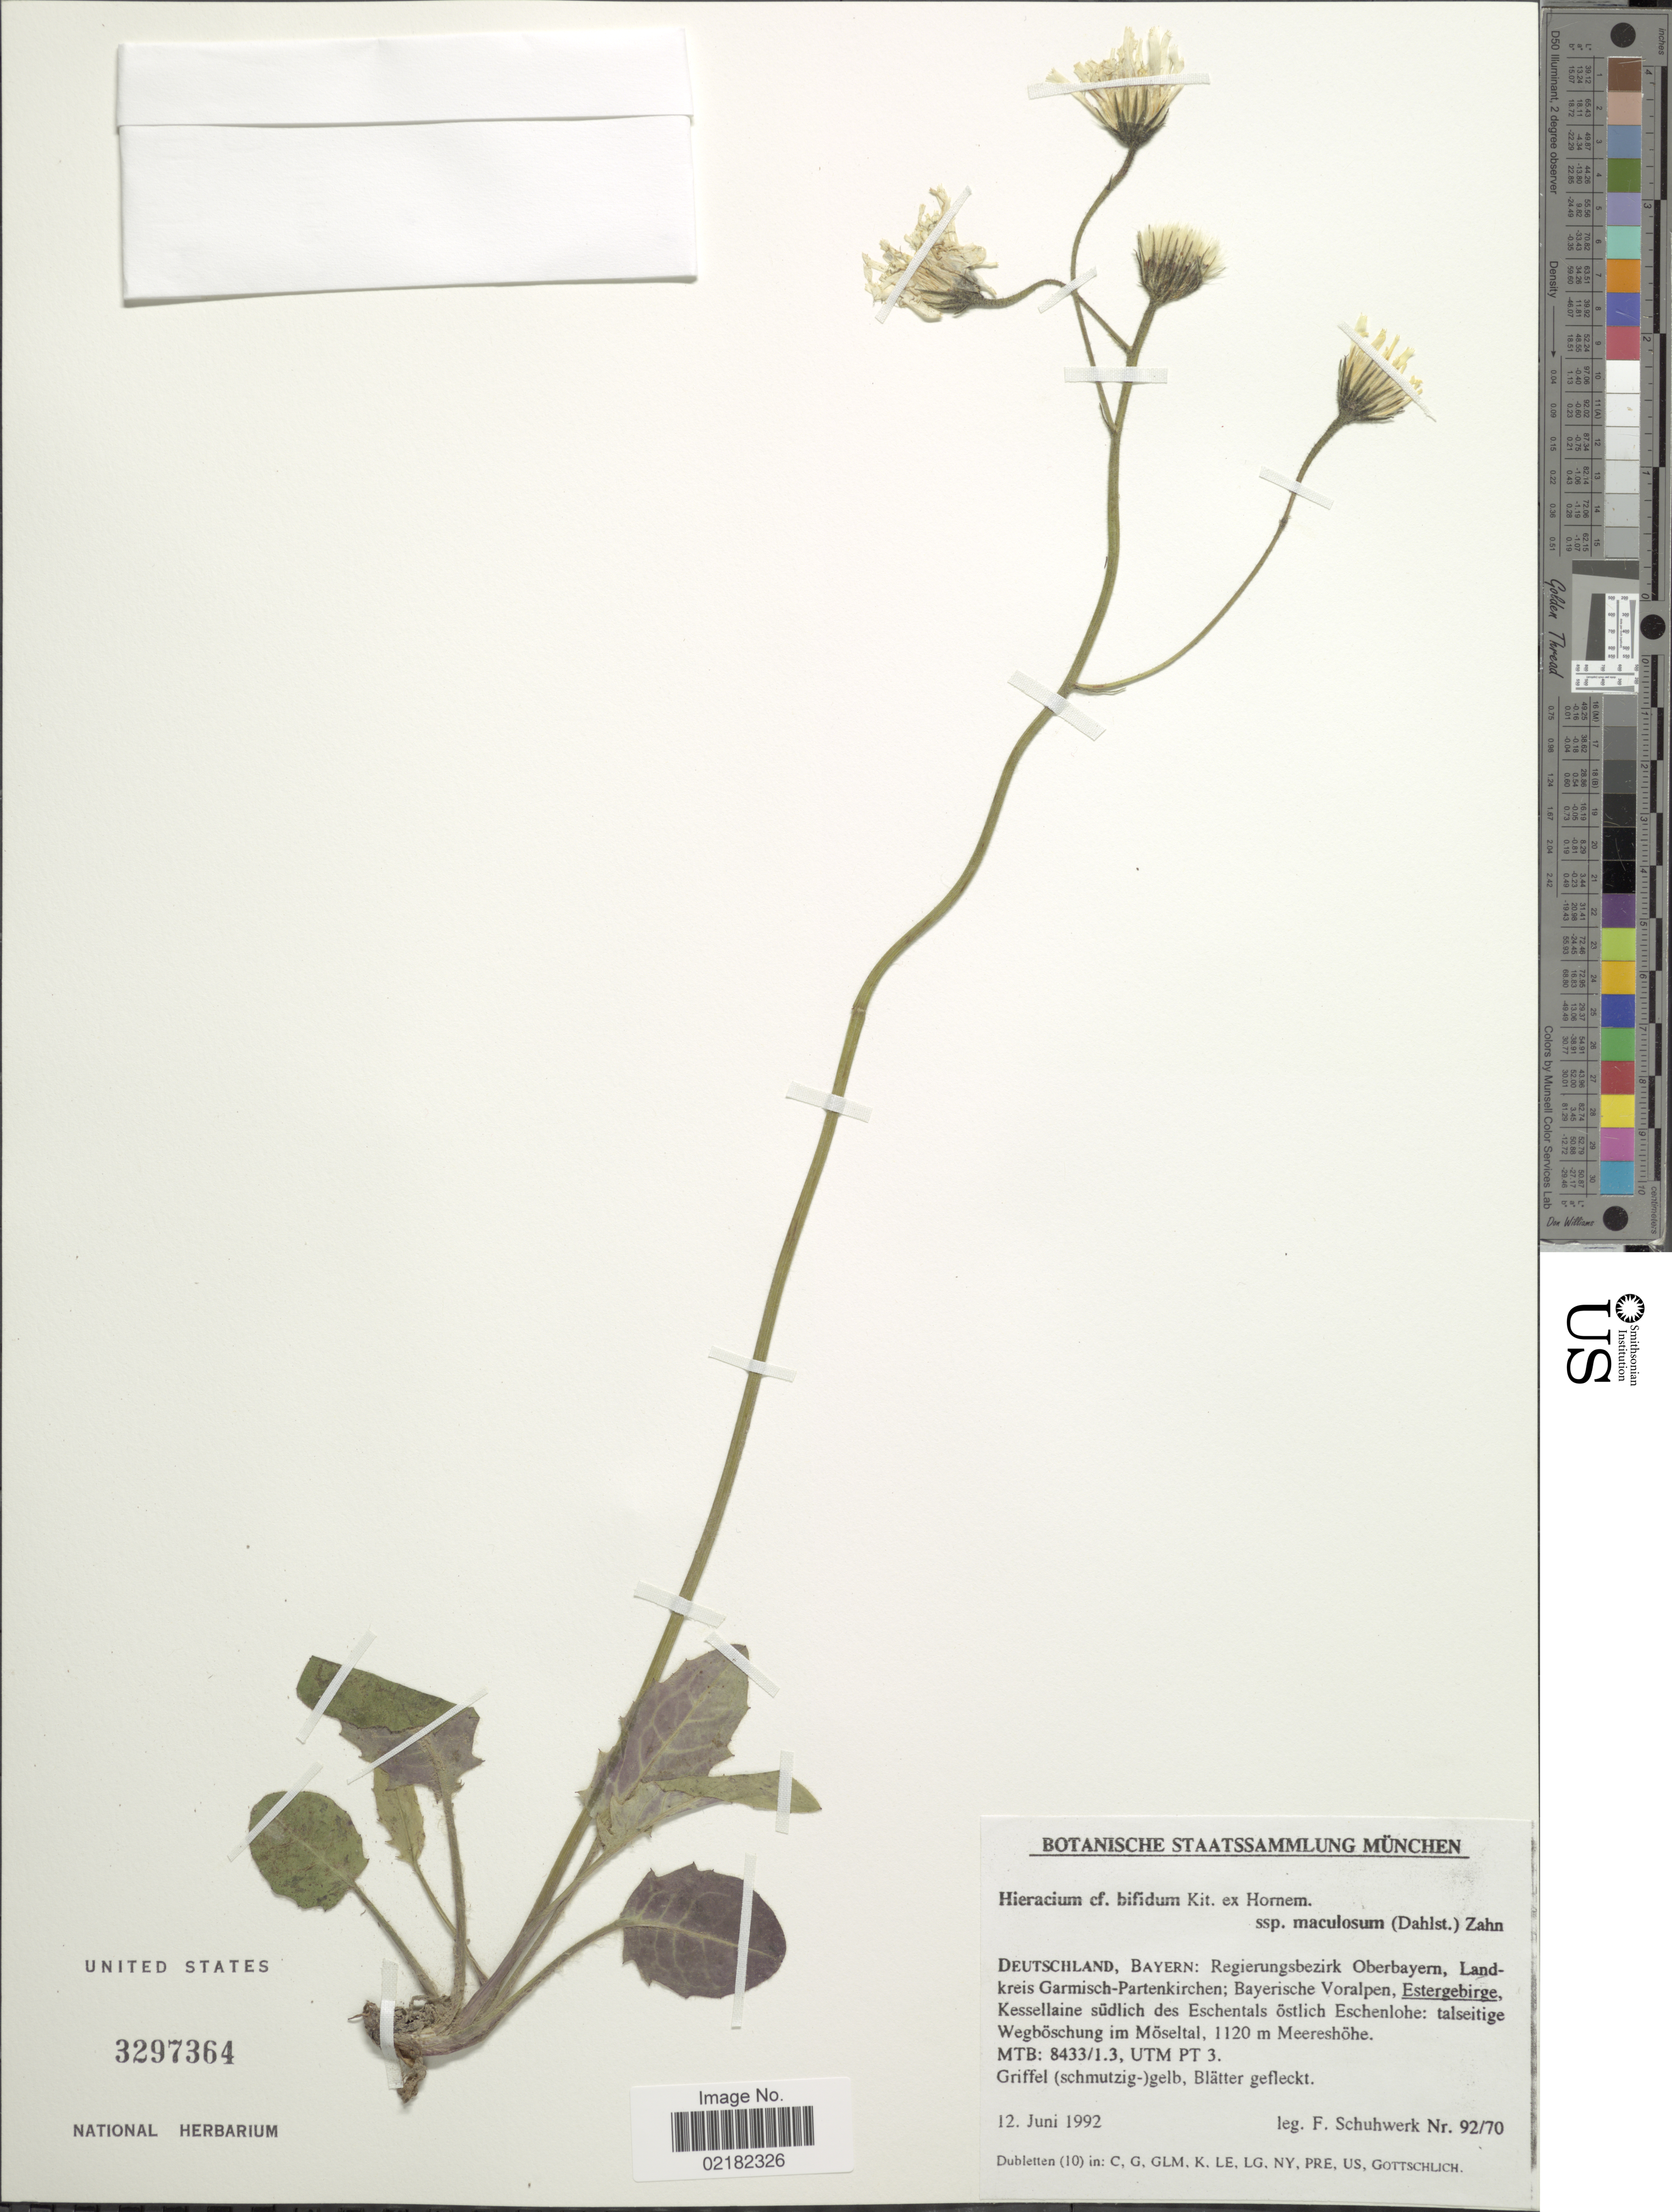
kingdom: Plantae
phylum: Tracheophyta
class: Magnoliopsida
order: Asterales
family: Asteraceae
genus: Hieracium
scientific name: Hieracium bifidum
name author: Hornem.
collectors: Schuhwerk, F.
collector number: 92/70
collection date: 1992-06-12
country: Germany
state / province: Bayern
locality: Regierungsbezirk Oberbayern, Landkreis Garmisch-Partenkirchen; Bayerische Voralpen, Estergebirge, Kessellaine sudlich des Eschentals ostlich Eschenlohe: talseitige Wegboschung im Moseltal, MTB: 8433/1.3, UTM PT 3.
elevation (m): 1120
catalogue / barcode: US 3297364